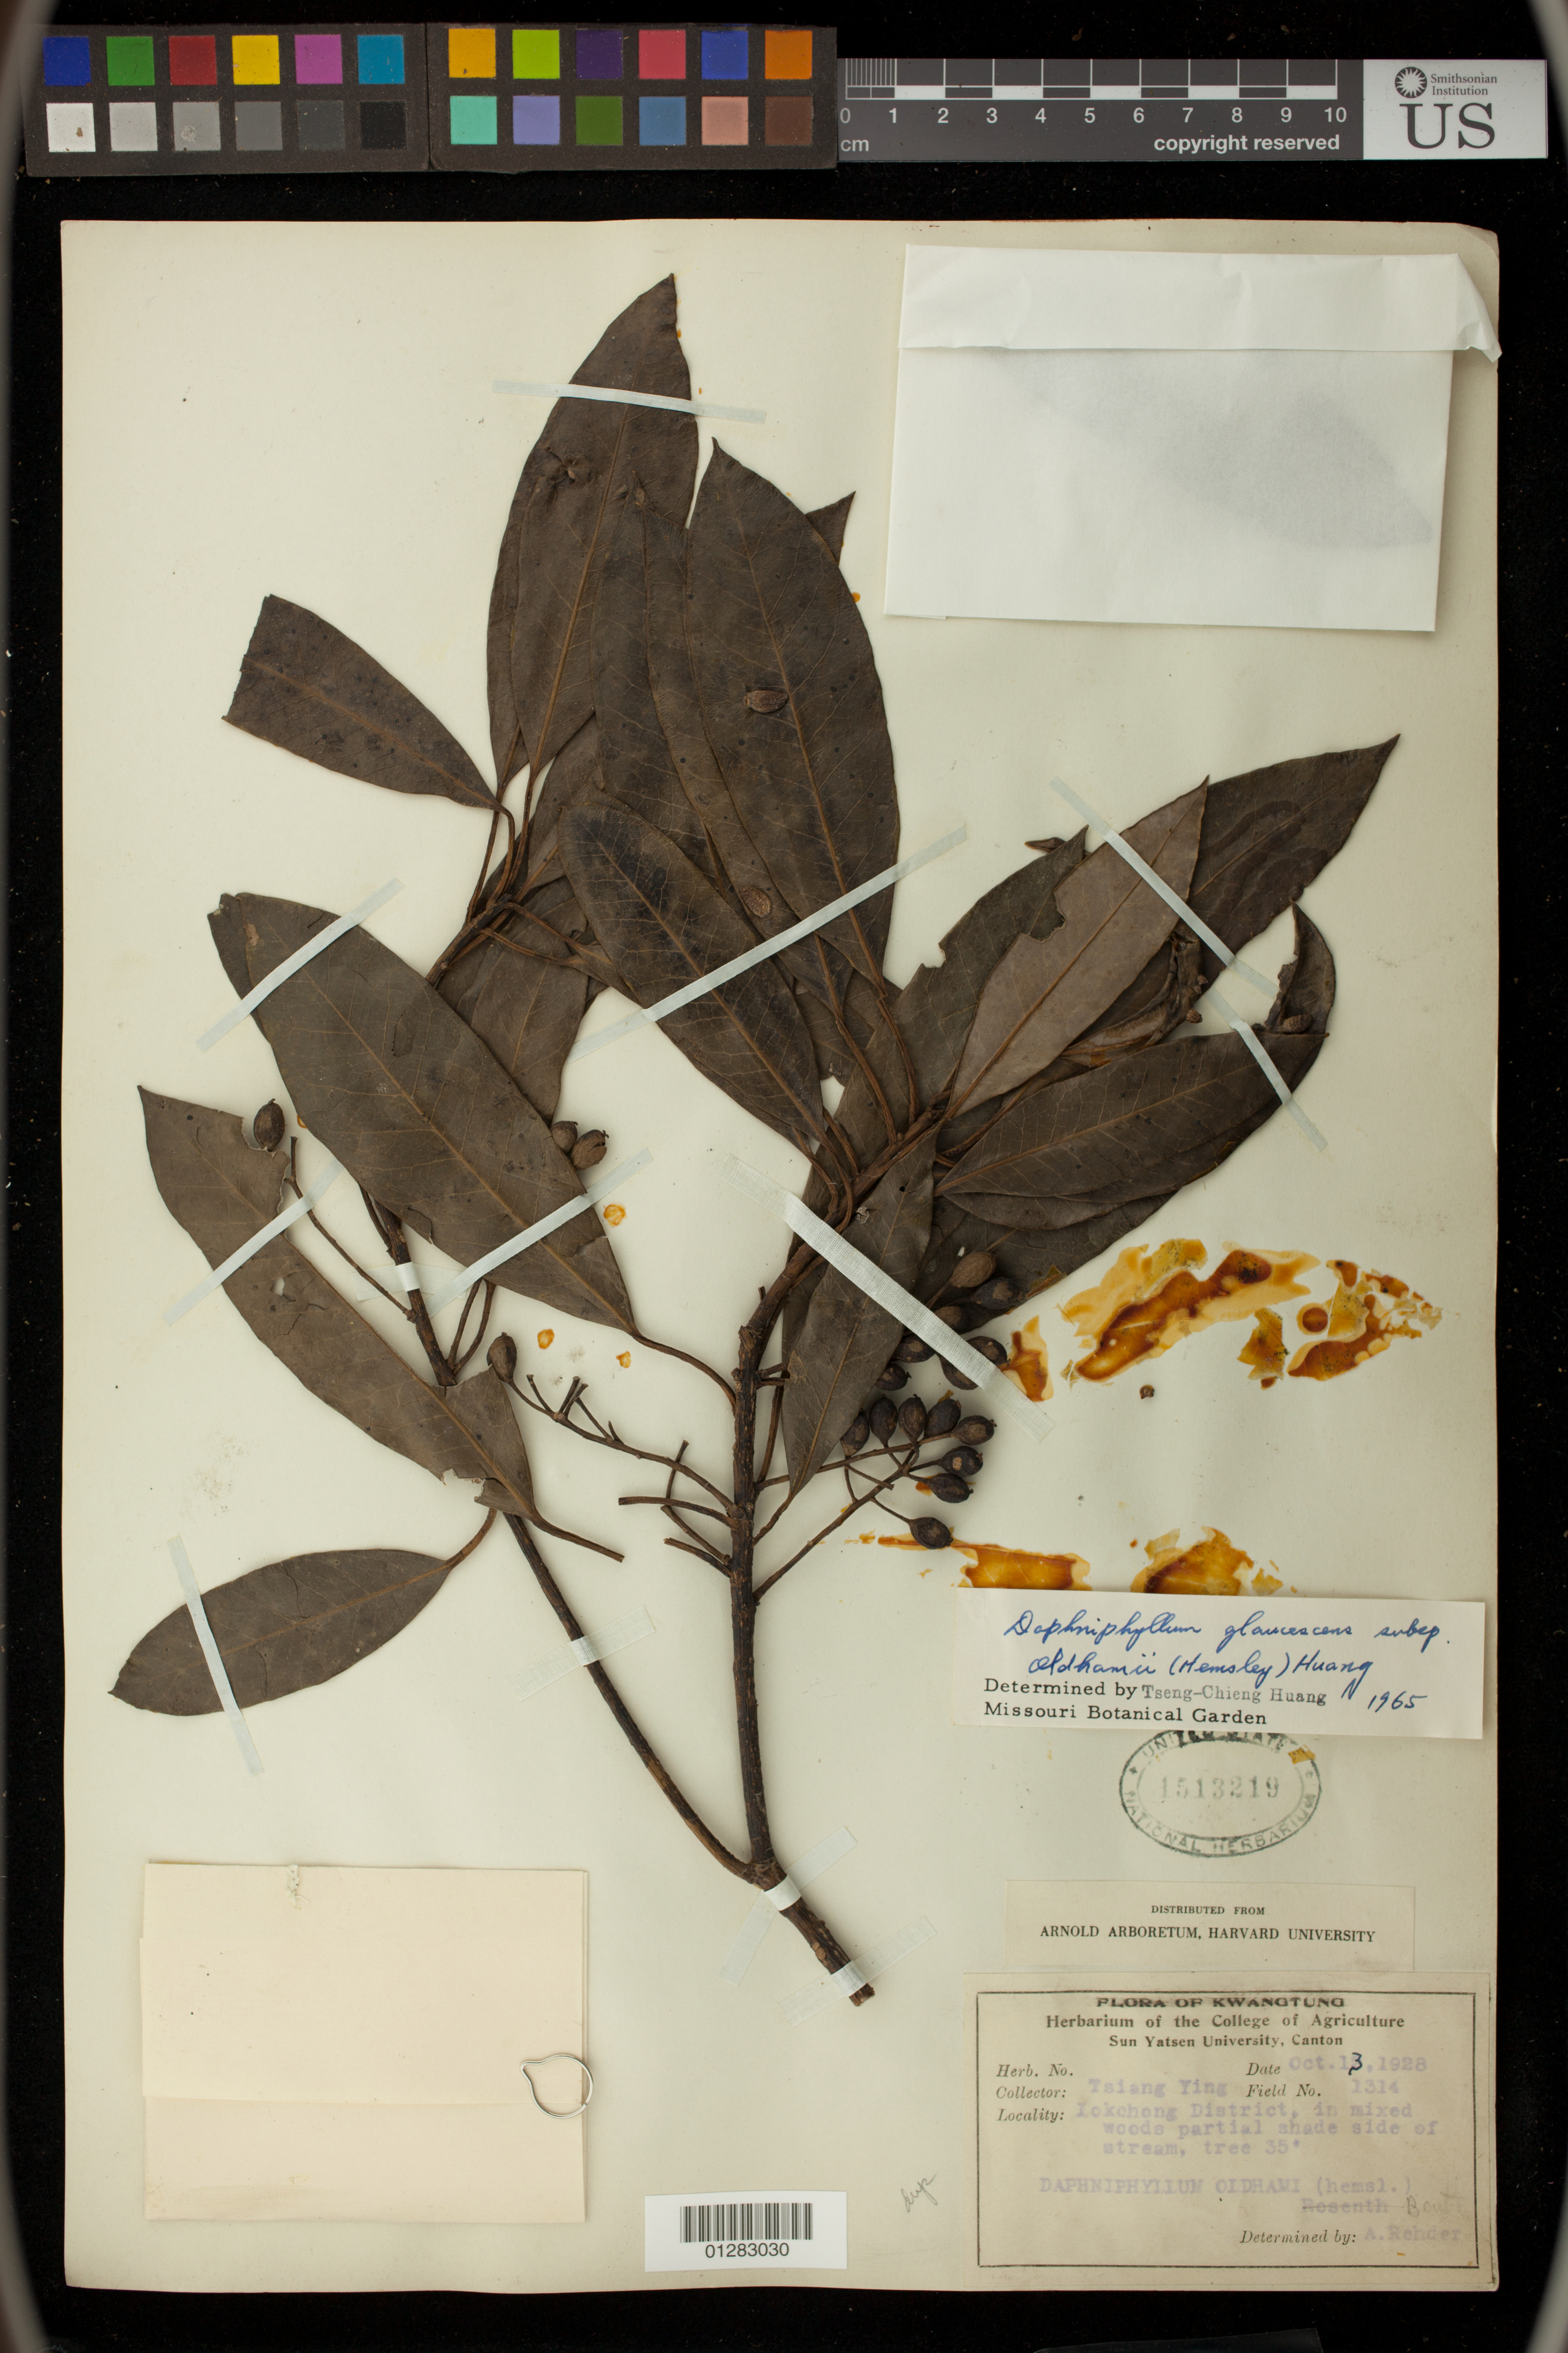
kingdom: Plantae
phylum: Tracheophyta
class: Magnoliopsida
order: Saxifragales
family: Daphniphyllaceae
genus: Daphniphyllum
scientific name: Daphniphyllum glaucescens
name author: Blume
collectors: Y. Tsiang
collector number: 1314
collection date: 1928-10-13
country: China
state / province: Guangdong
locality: Lokchong District in mixed woods, Kwangtung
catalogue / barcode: US 1513219